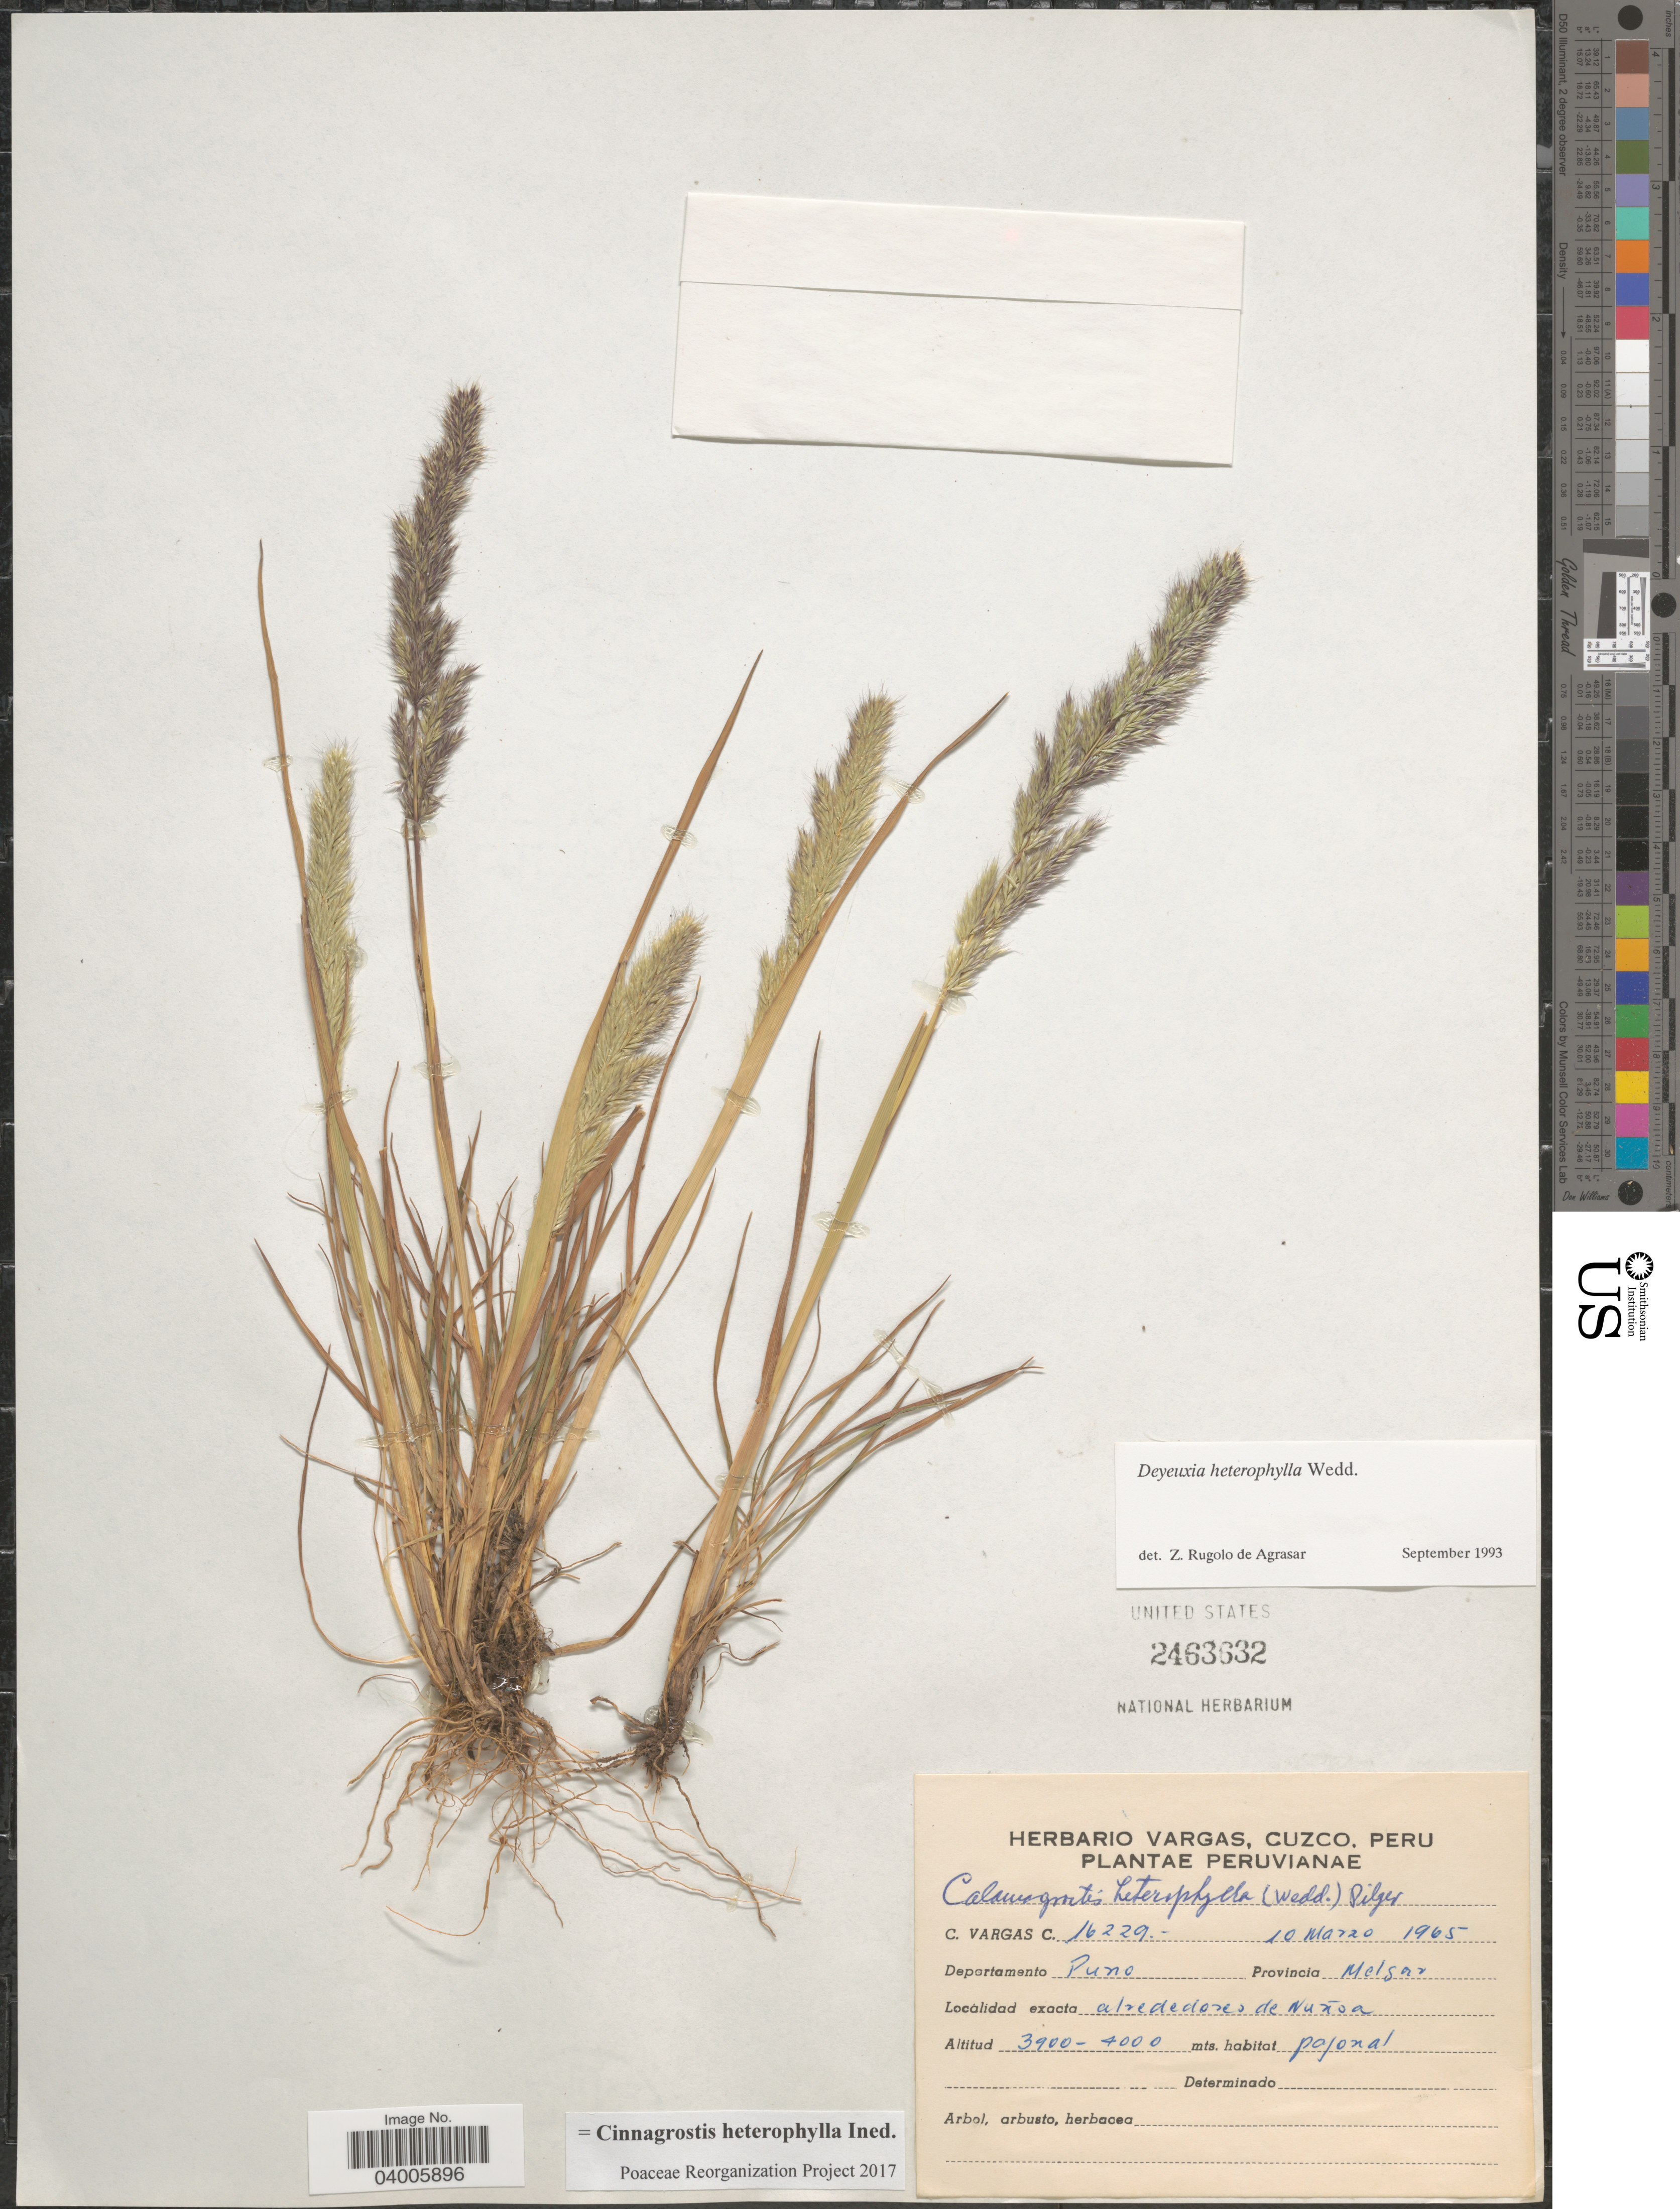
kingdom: Plantae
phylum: Tracheophyta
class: Liliopsida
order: Poales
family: Poaceae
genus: Cinnagrostis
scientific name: Cinnagrostis heterophylla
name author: (Wedd.) P.M. Peterson et al.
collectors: C. Vargas Calderón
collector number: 16229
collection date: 1965-03-10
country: Peru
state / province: Puno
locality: Departamento Puno. Provincia melgar. Alrededores de Nuñoa.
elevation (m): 3900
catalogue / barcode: US 2463632